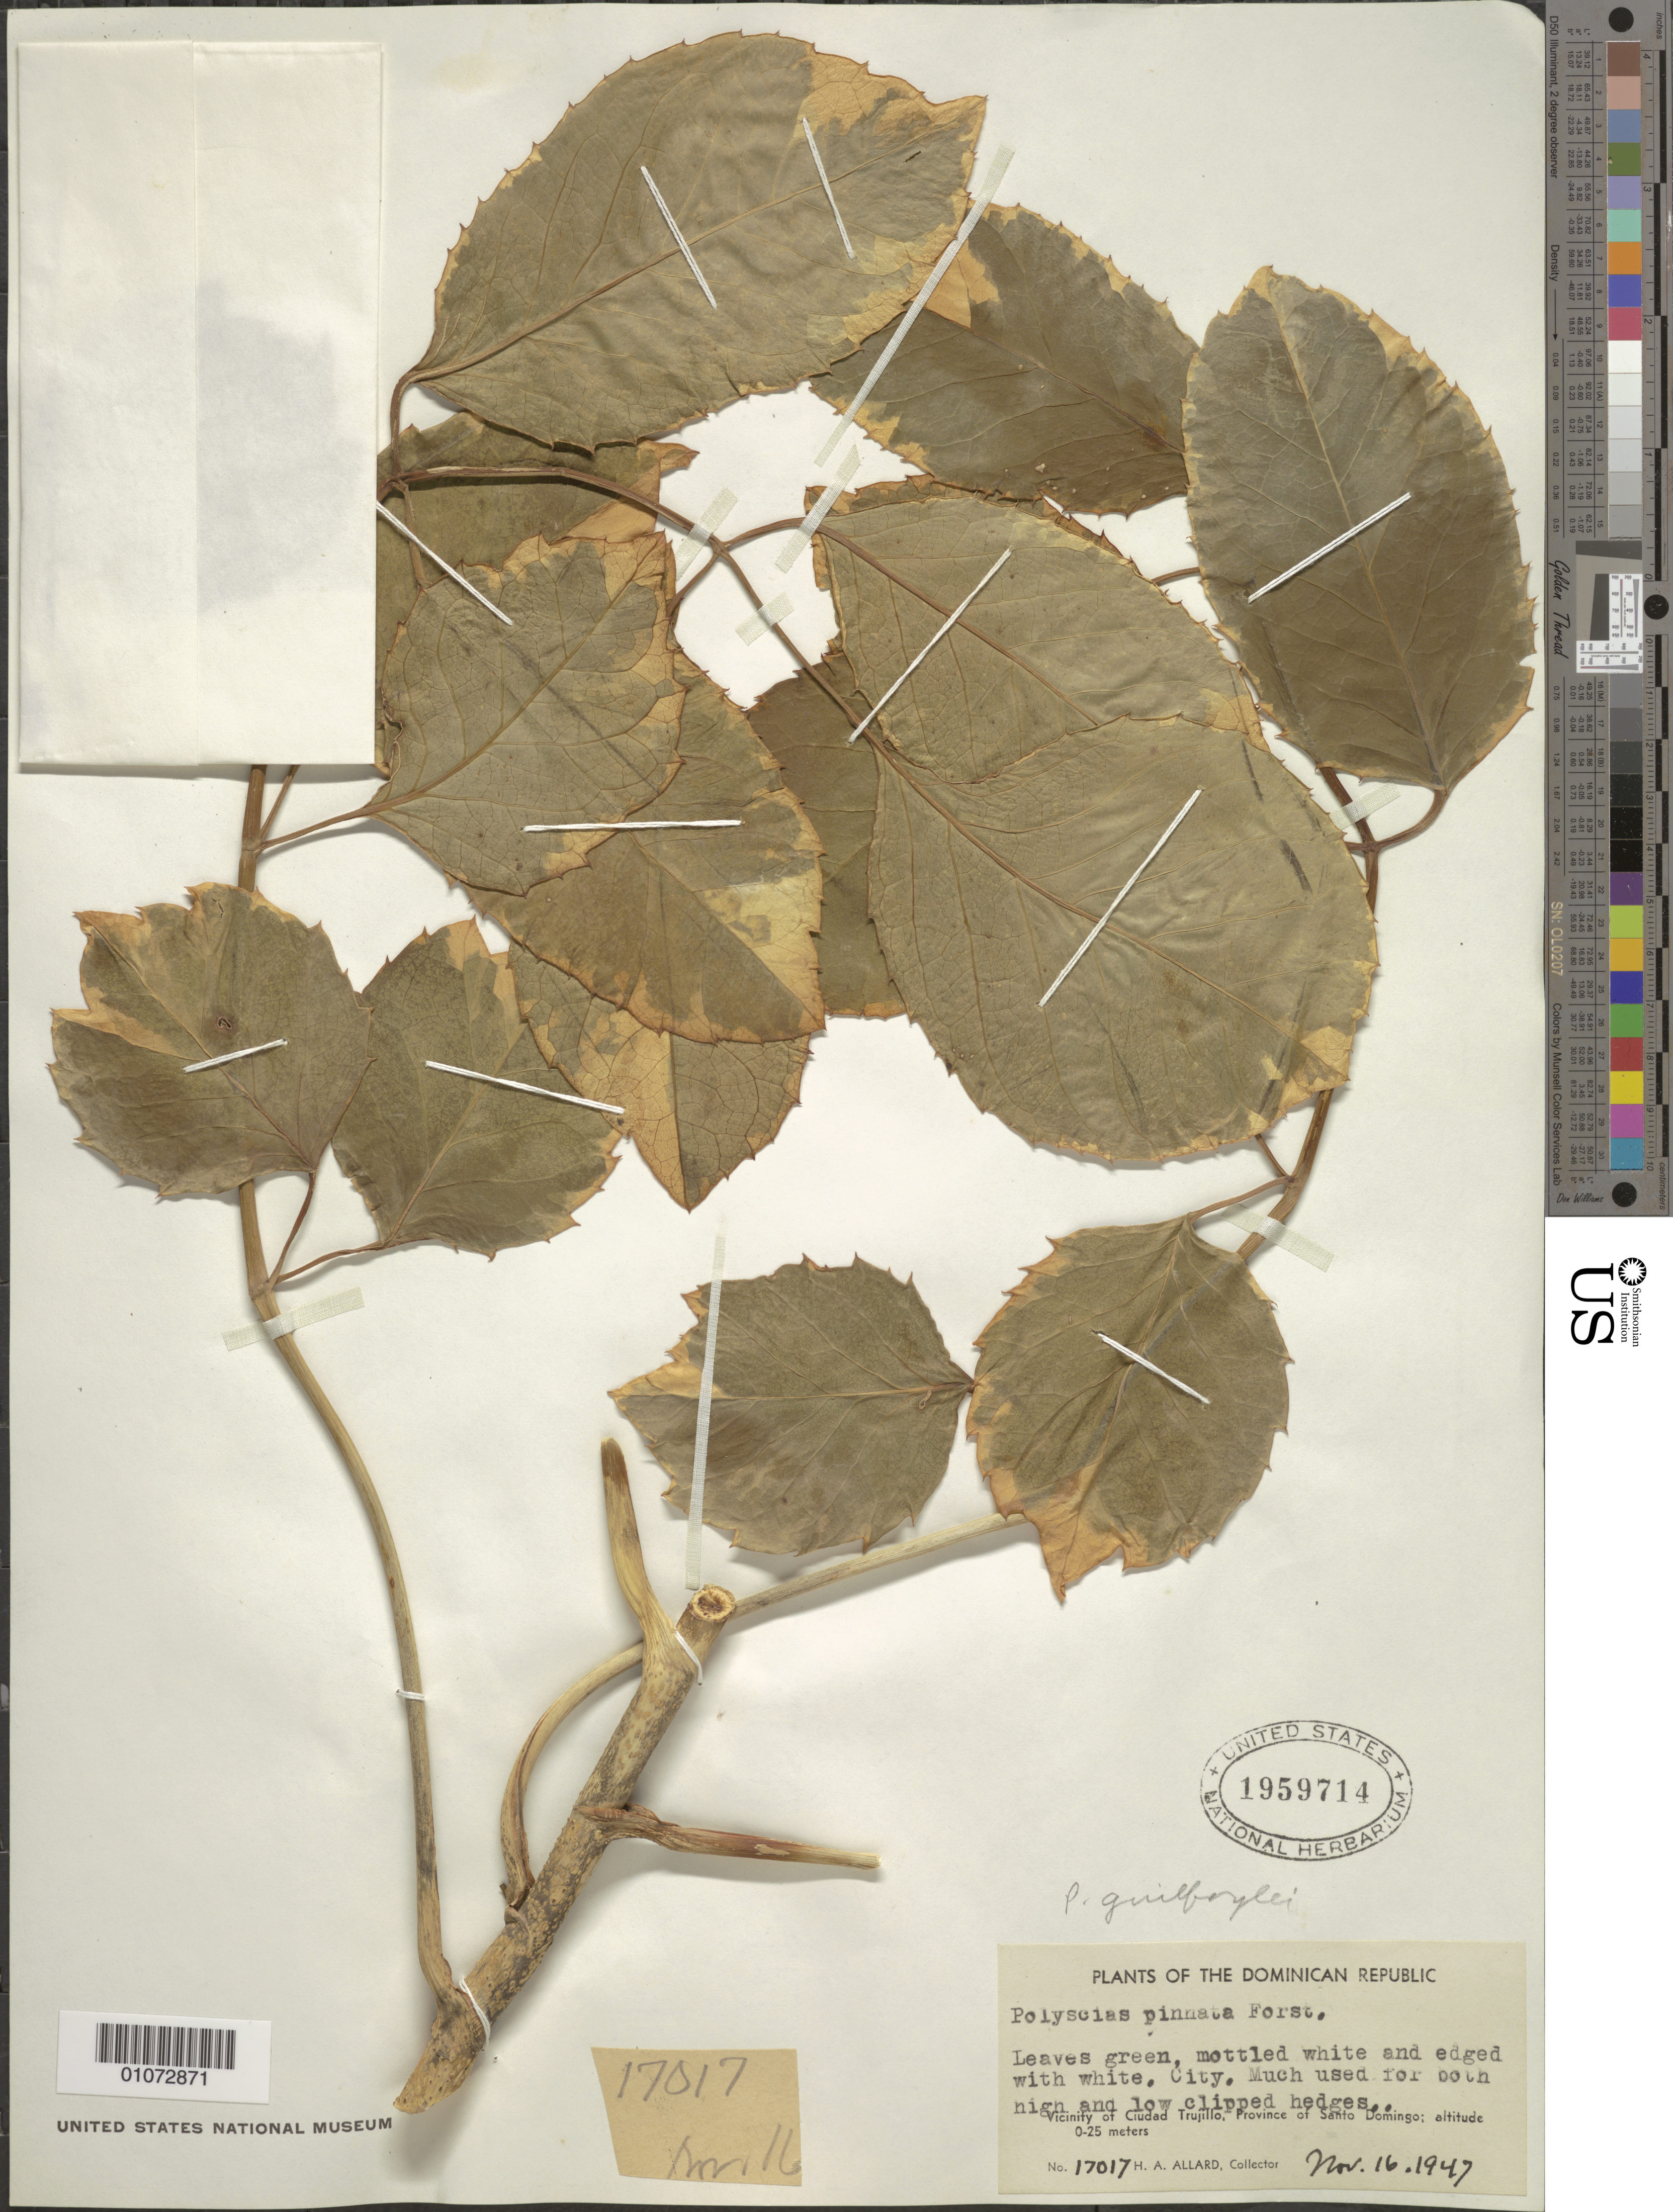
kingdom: Plantae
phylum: Tracheophyta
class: Magnoliopsida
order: Apiales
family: Araliaceae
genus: Polyscias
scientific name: Polyscias guilfoylei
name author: (W. Bull) L.H. Bailey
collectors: H. A. Allard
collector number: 17017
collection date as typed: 16 Nov 1947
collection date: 1947-11-16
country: Dominican Republic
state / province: Santo Domingo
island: Hispaniola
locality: Vicinity of Ciudad Trujillo. City.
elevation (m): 0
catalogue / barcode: US 1959714